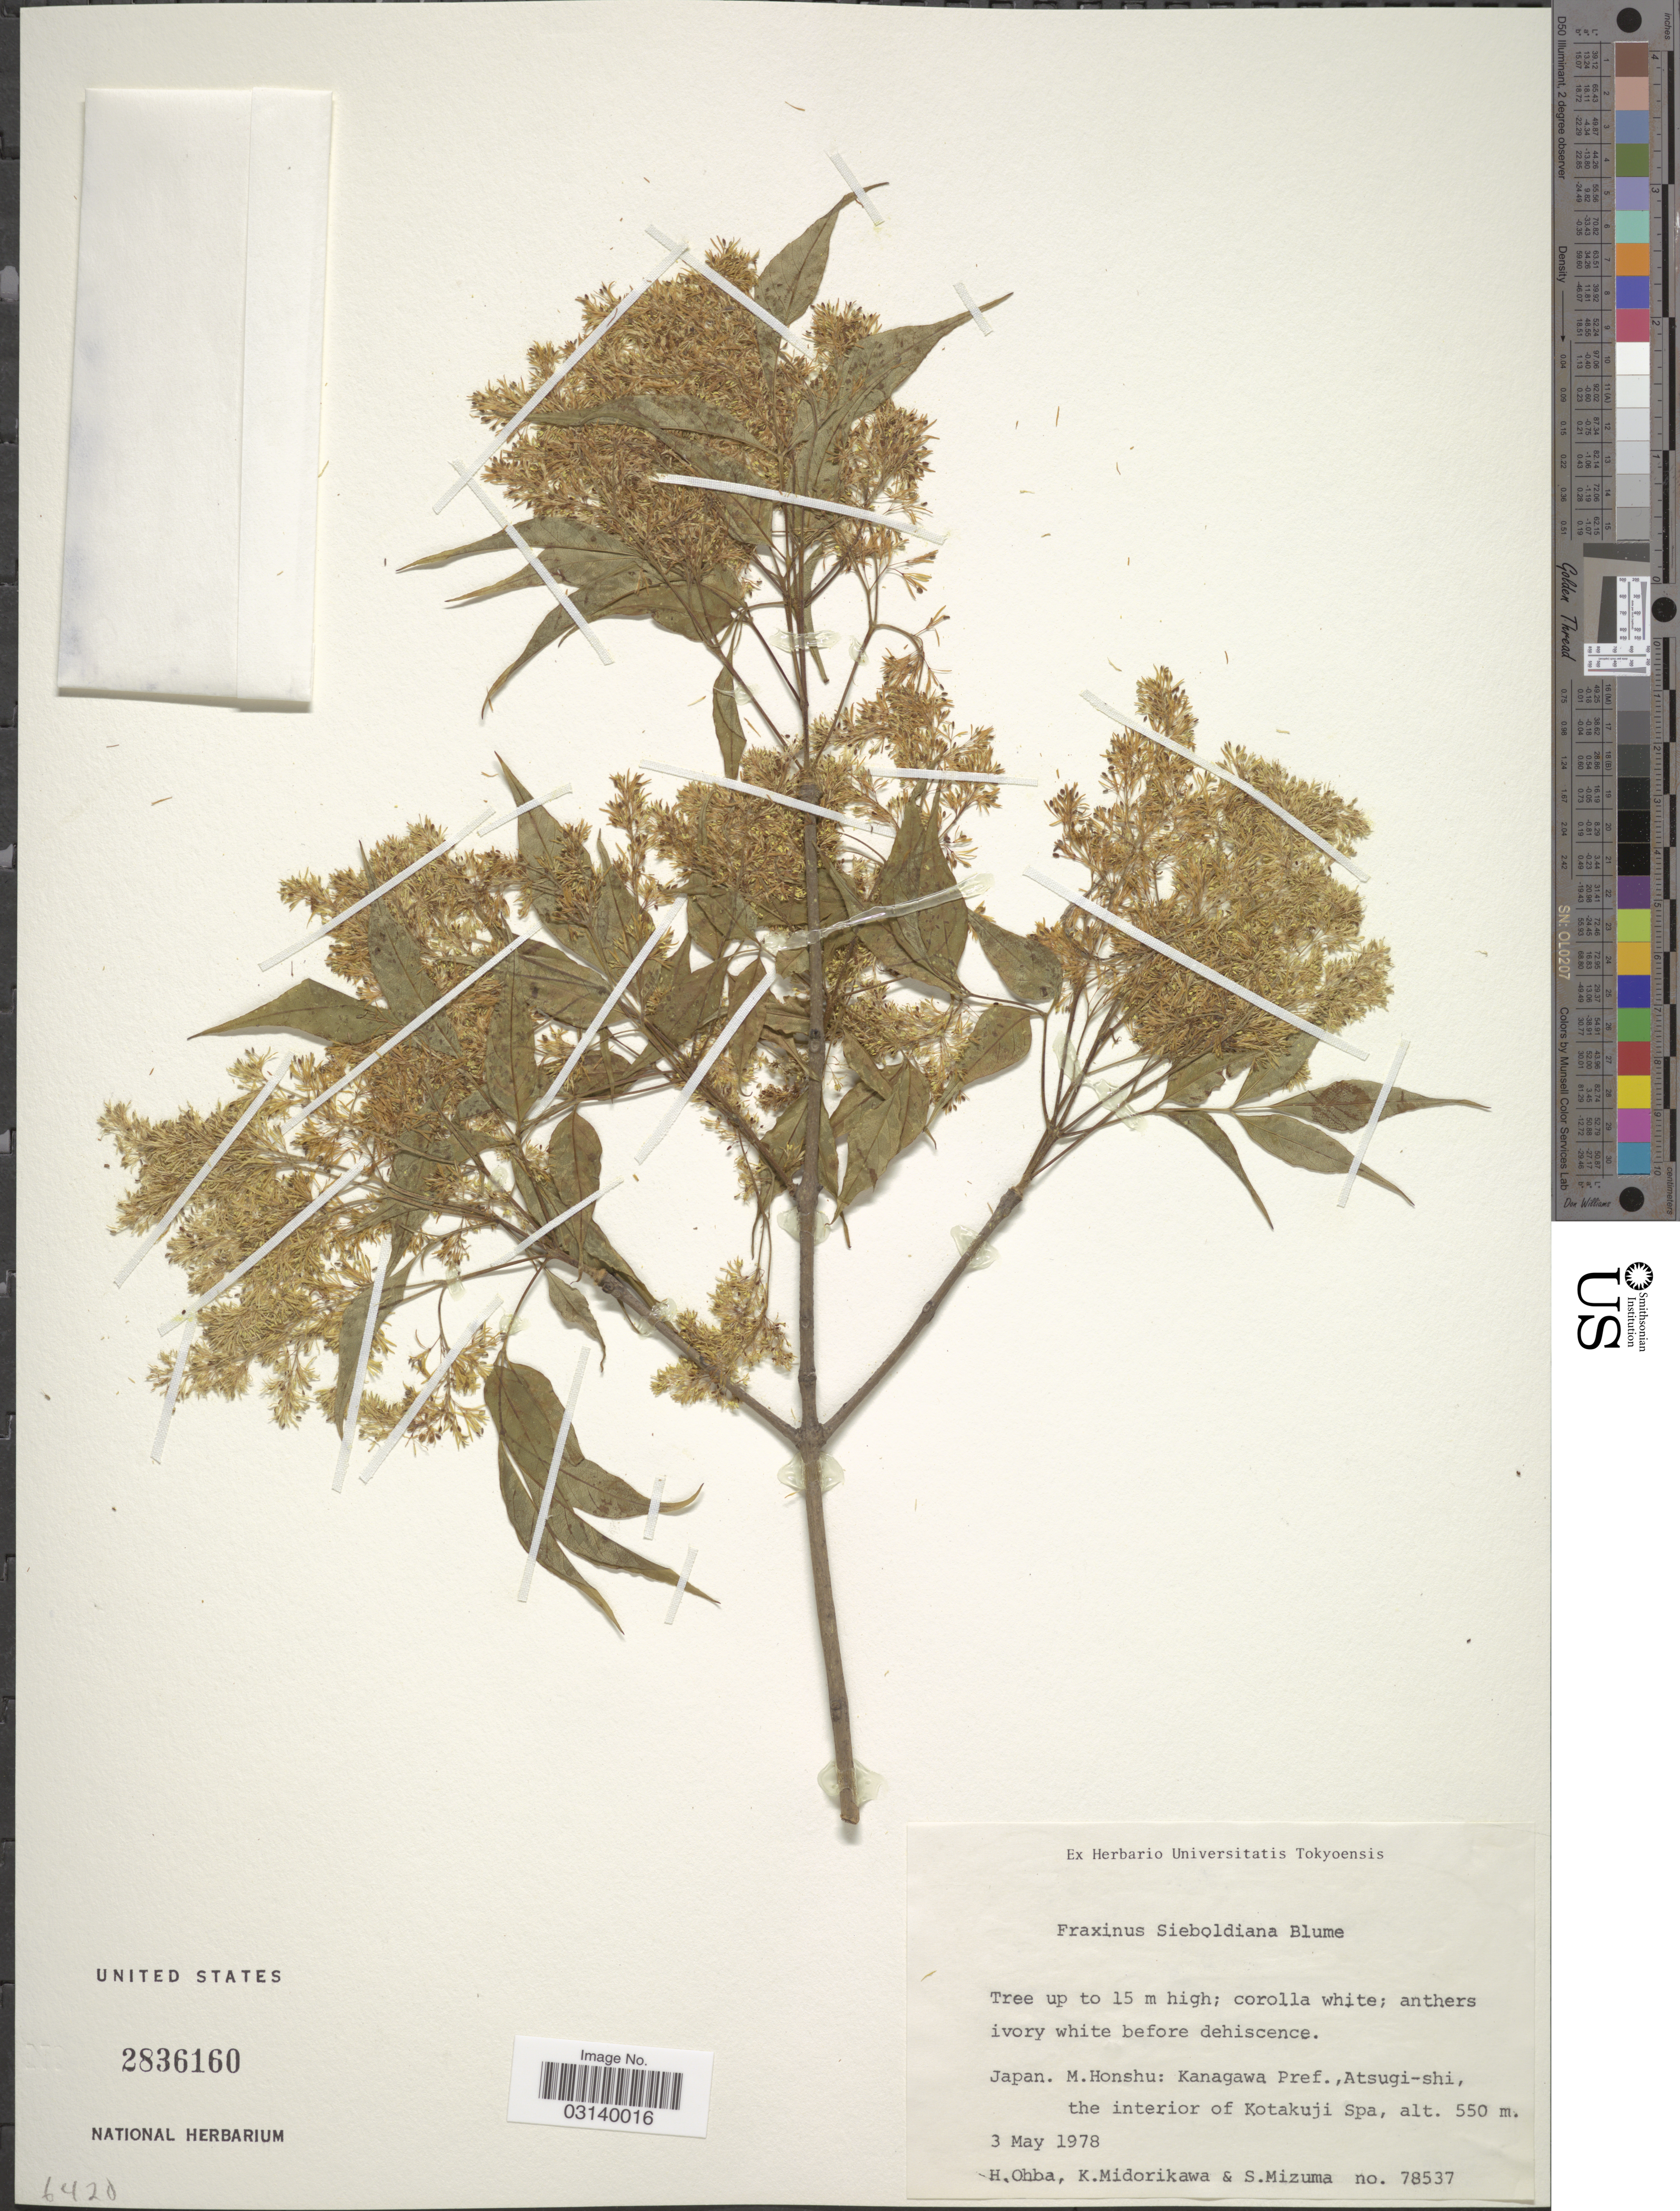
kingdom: Plantae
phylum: Tracheophyta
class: Magnoliopsida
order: Lamiales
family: Oleaceae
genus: Fraxinus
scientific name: Fraxinus sieboldiana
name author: Blume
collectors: H. Ohba, K. Midorikawa & S. Mizuma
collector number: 78537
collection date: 1978-05-03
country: Japan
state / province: Kanagawa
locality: M. Honshu: Kanagawa Pref., Atsugi-shi, the interior of Kotakuji Spa.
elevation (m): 550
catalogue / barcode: US 2836160